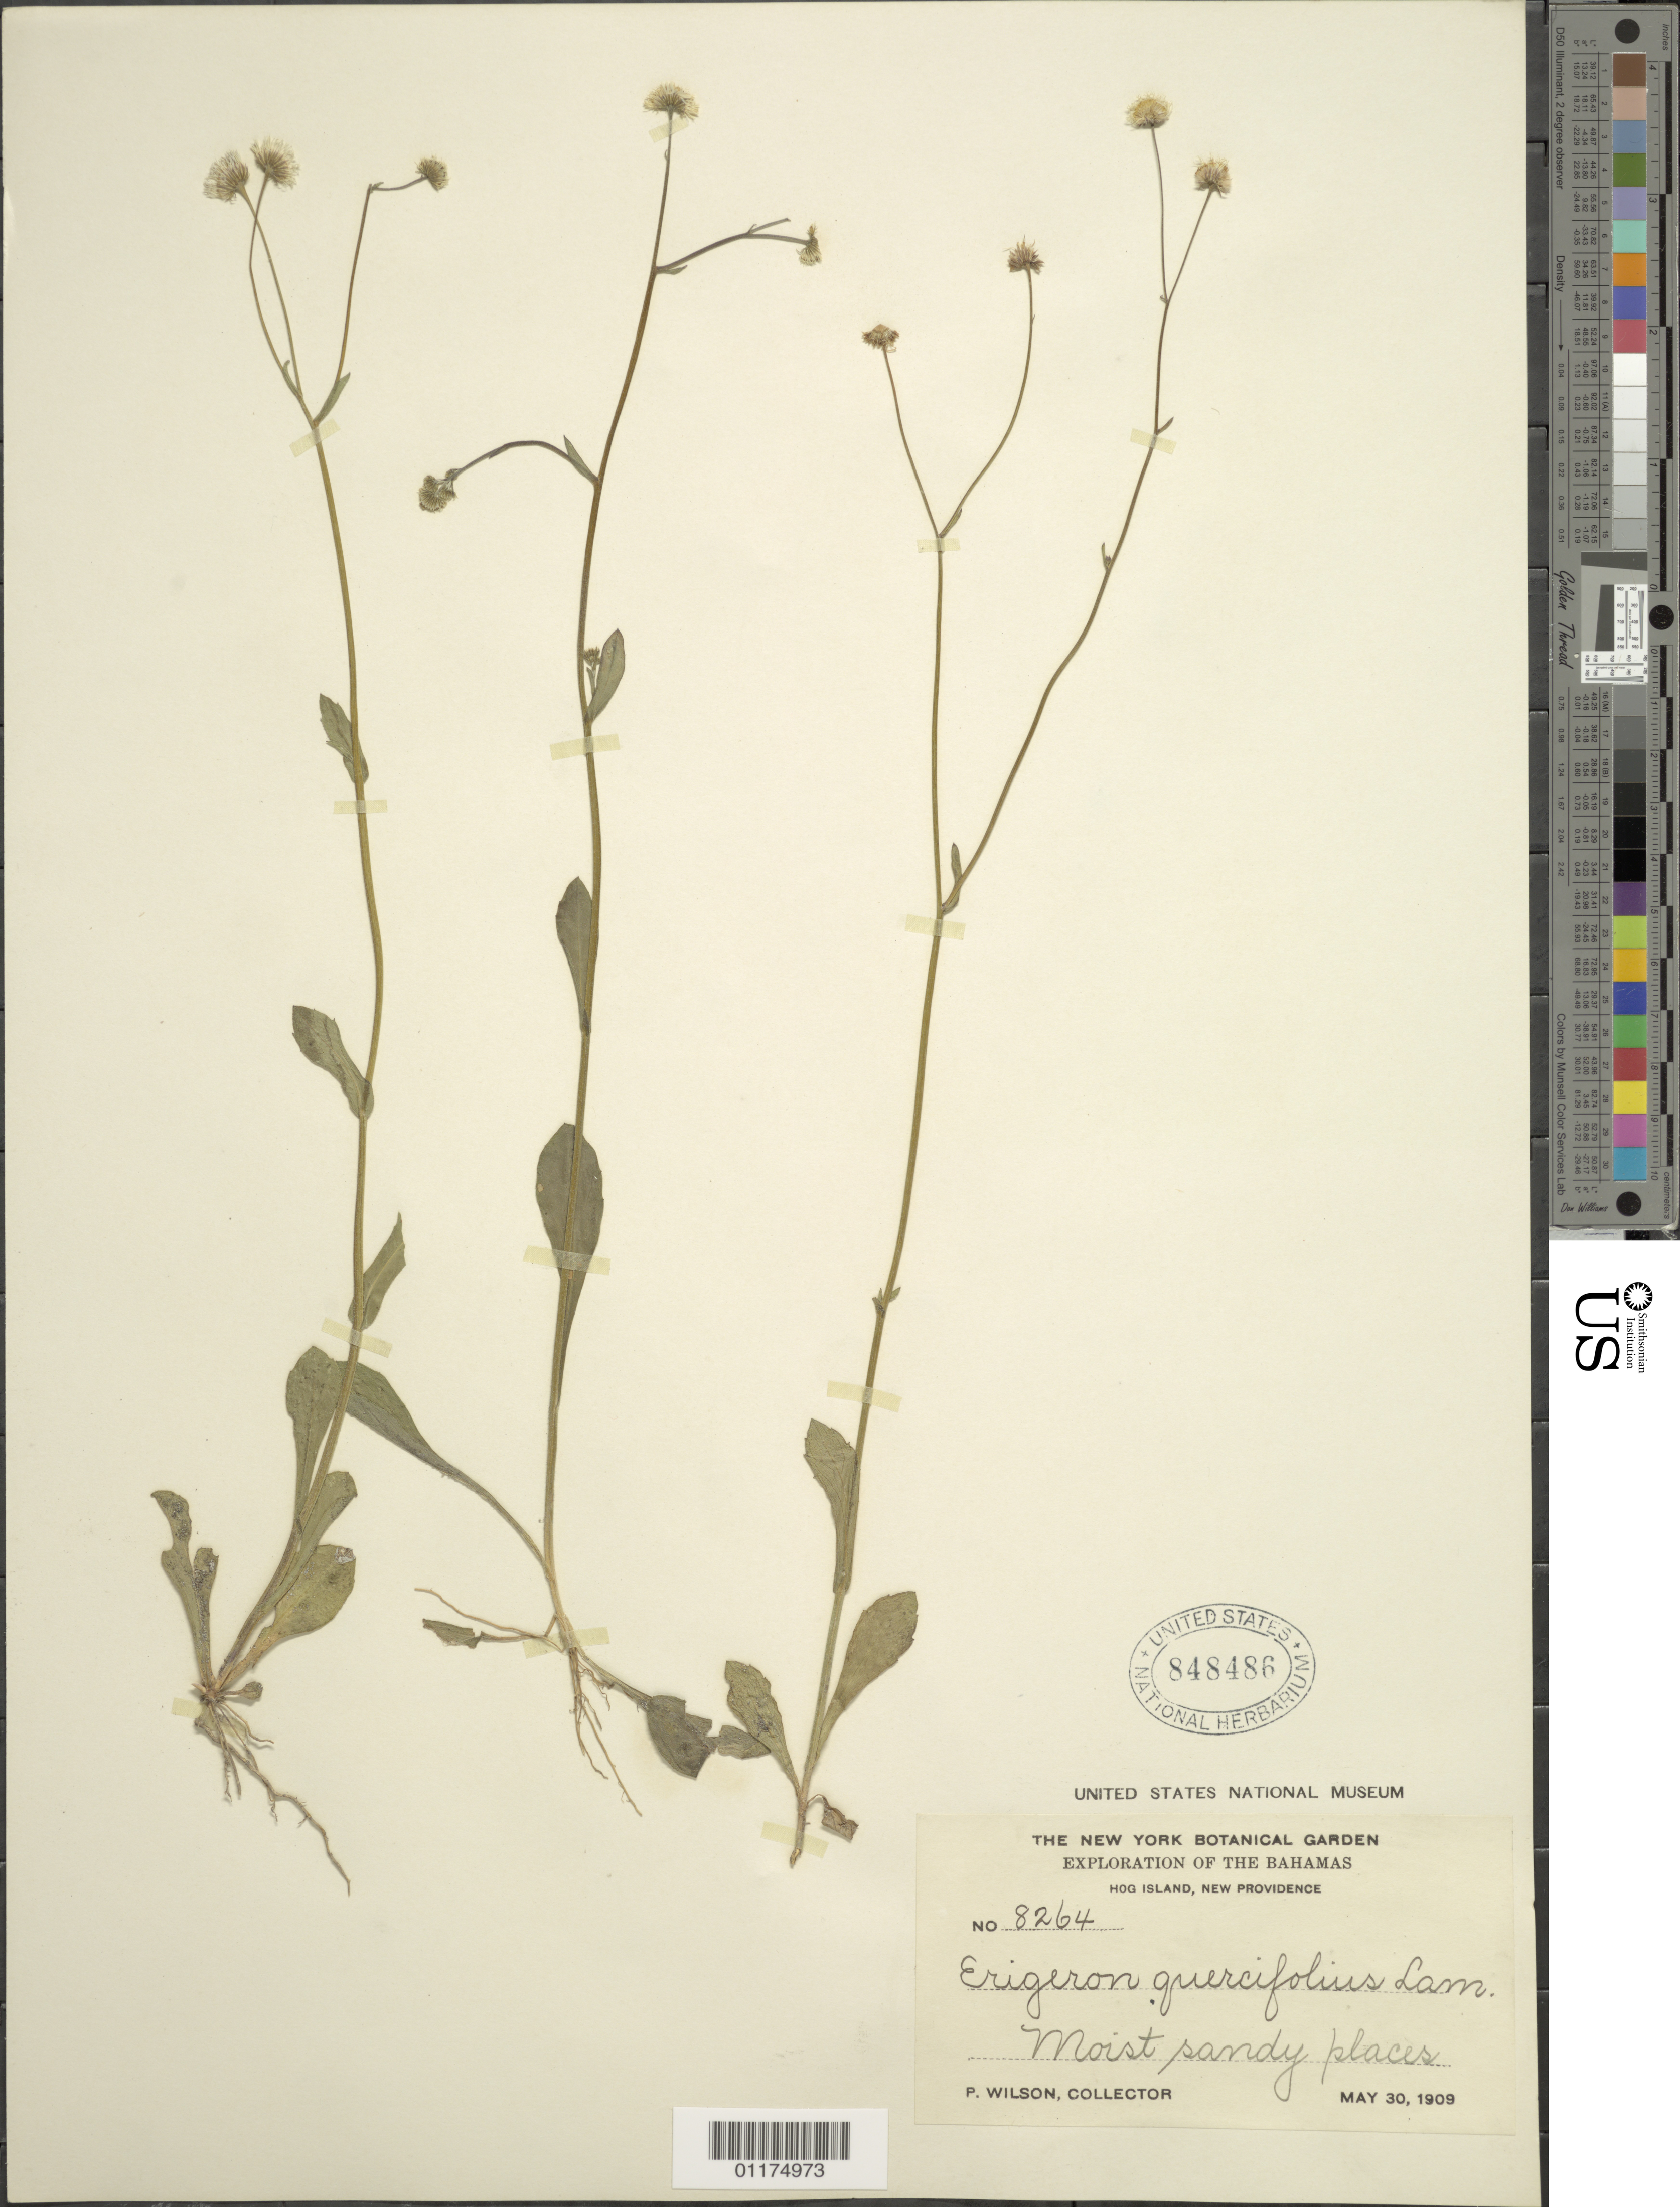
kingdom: Plantae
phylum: Tracheophyta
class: Magnoliopsida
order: Asterales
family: Asteraceae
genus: Erigeron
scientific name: Erigeron quercifolius Lam.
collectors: P. Wilson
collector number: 8264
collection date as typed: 30 May 1909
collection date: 1909-05-30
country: Bahamas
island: New Providence I.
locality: Hog Island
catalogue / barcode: US 848486